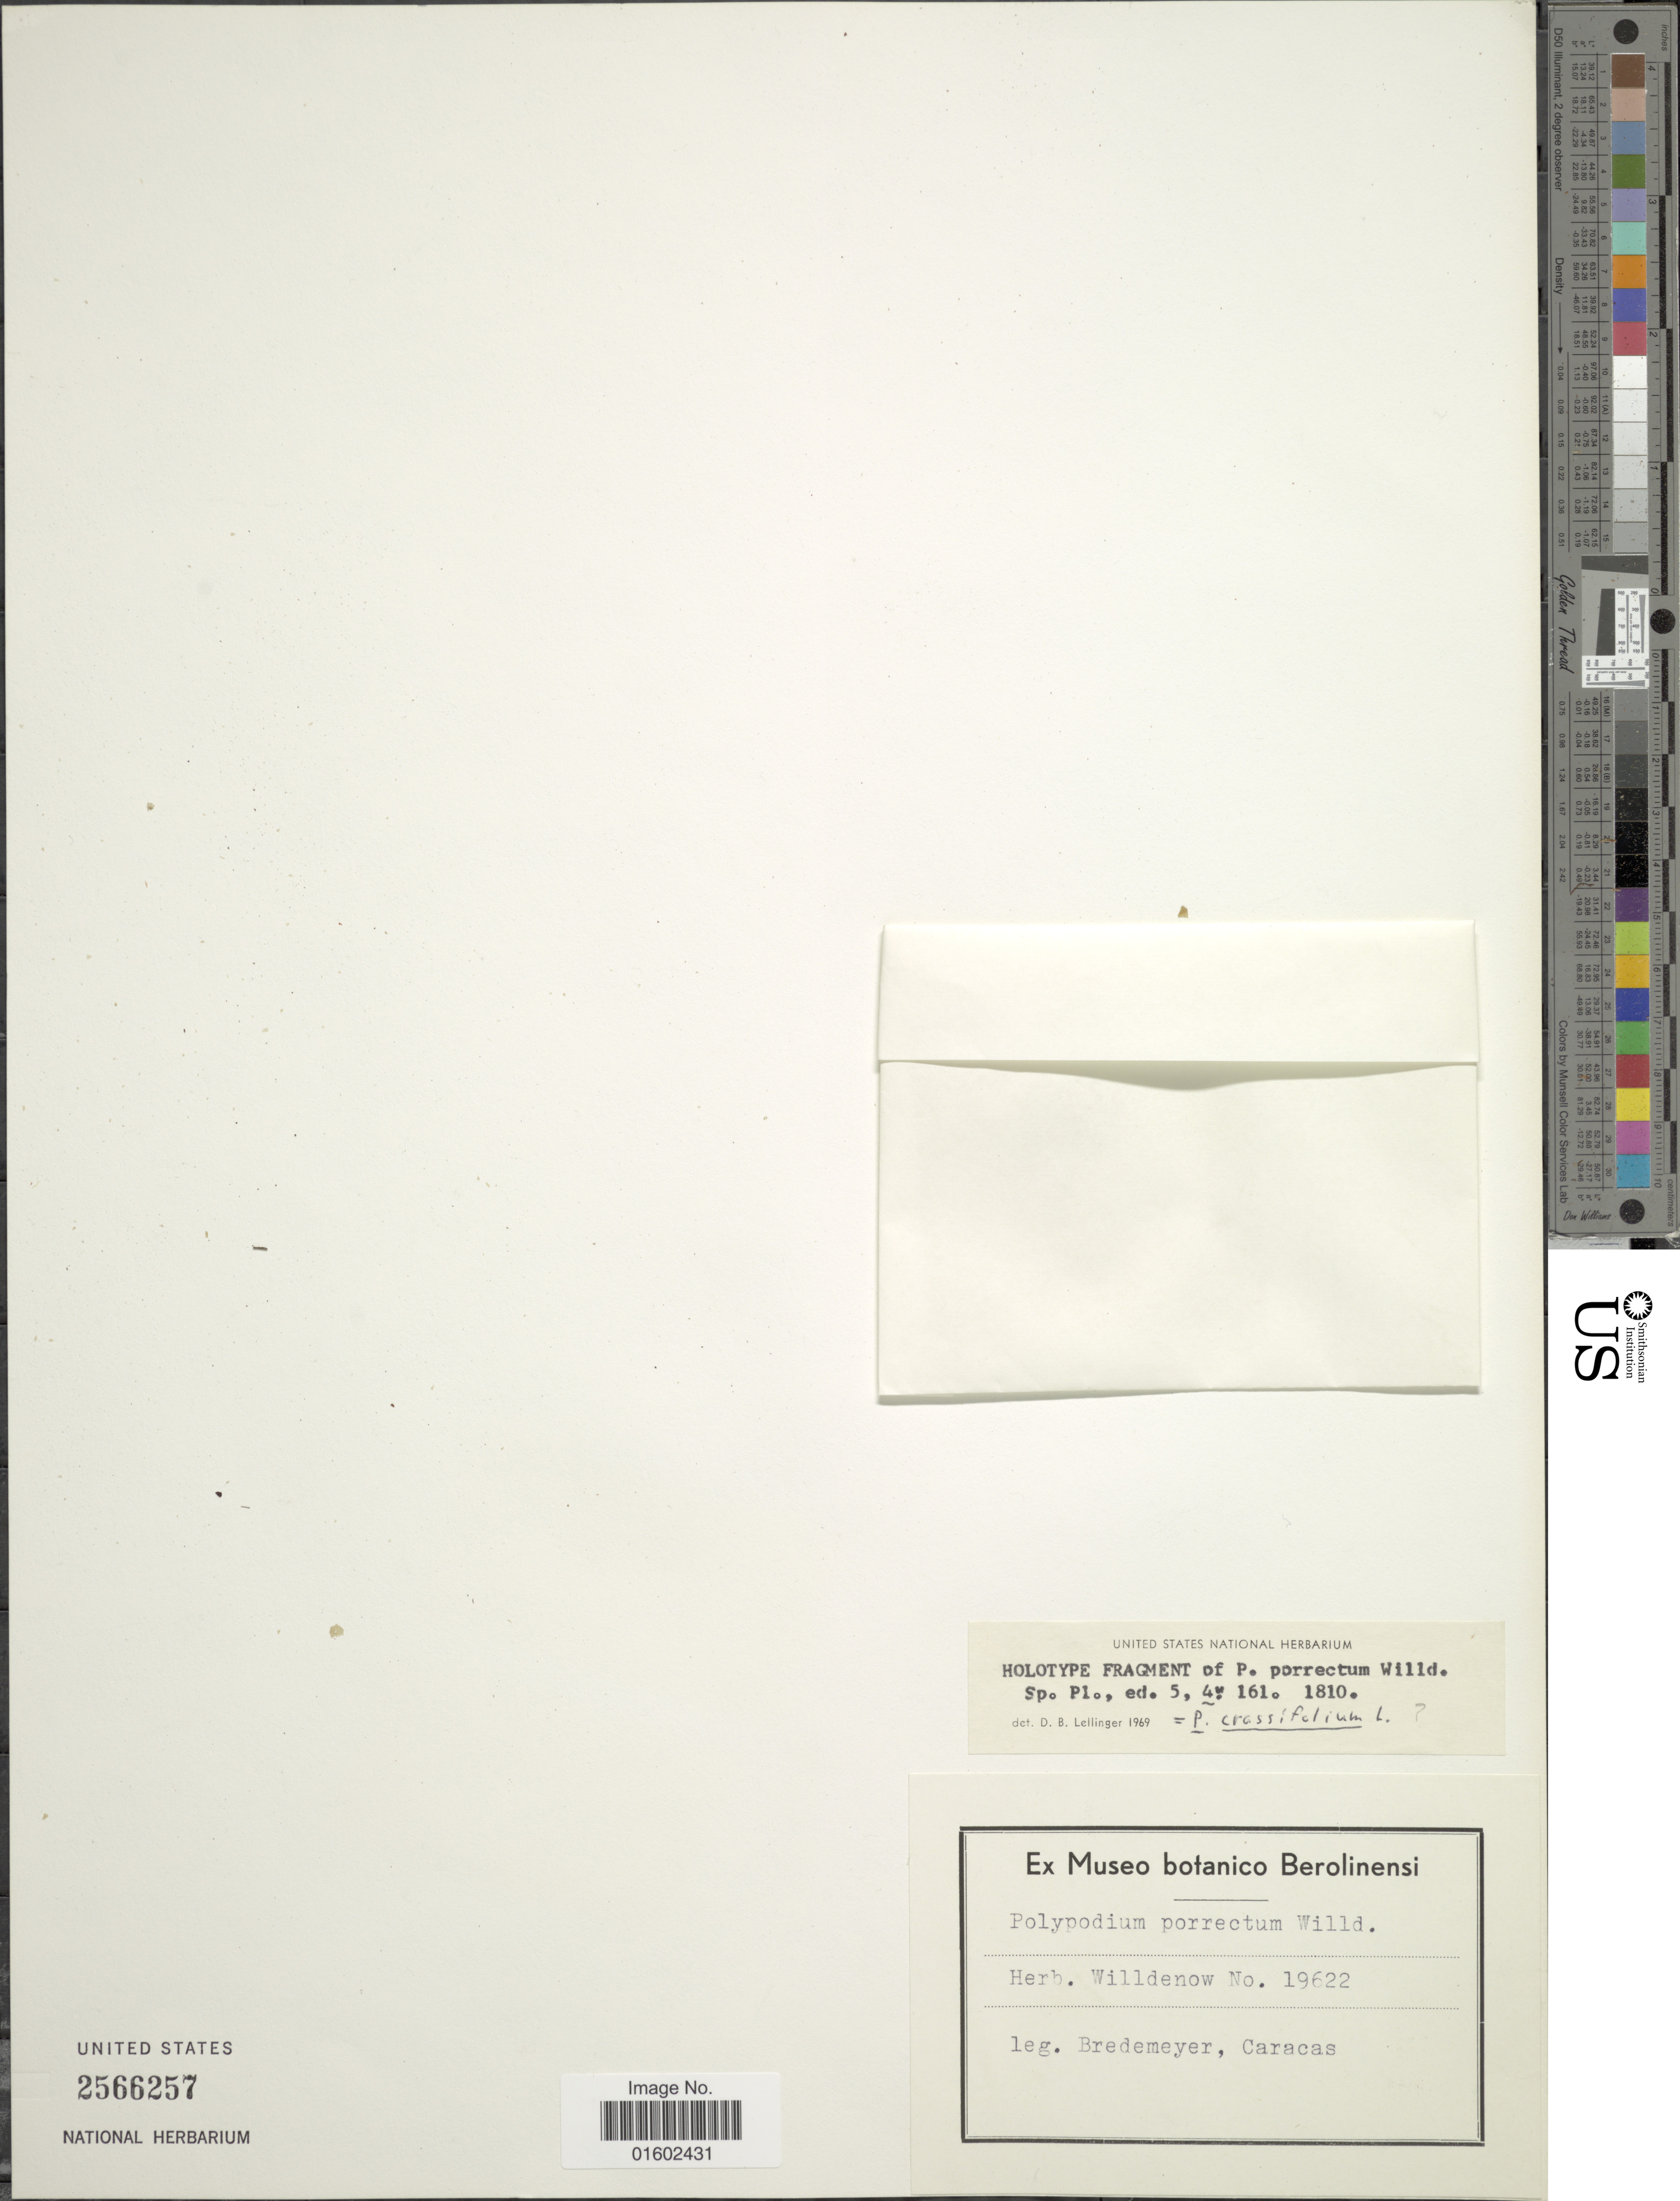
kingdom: Plantae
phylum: Tracheophyta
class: Polypodiopsida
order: Polypodiales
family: Polypodiaceae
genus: Niphidium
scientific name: Niphidium crassifolium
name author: (L.) Lellinger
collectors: F. Bredemeyer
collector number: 19622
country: Venezuela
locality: Caracas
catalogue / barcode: US 2566257